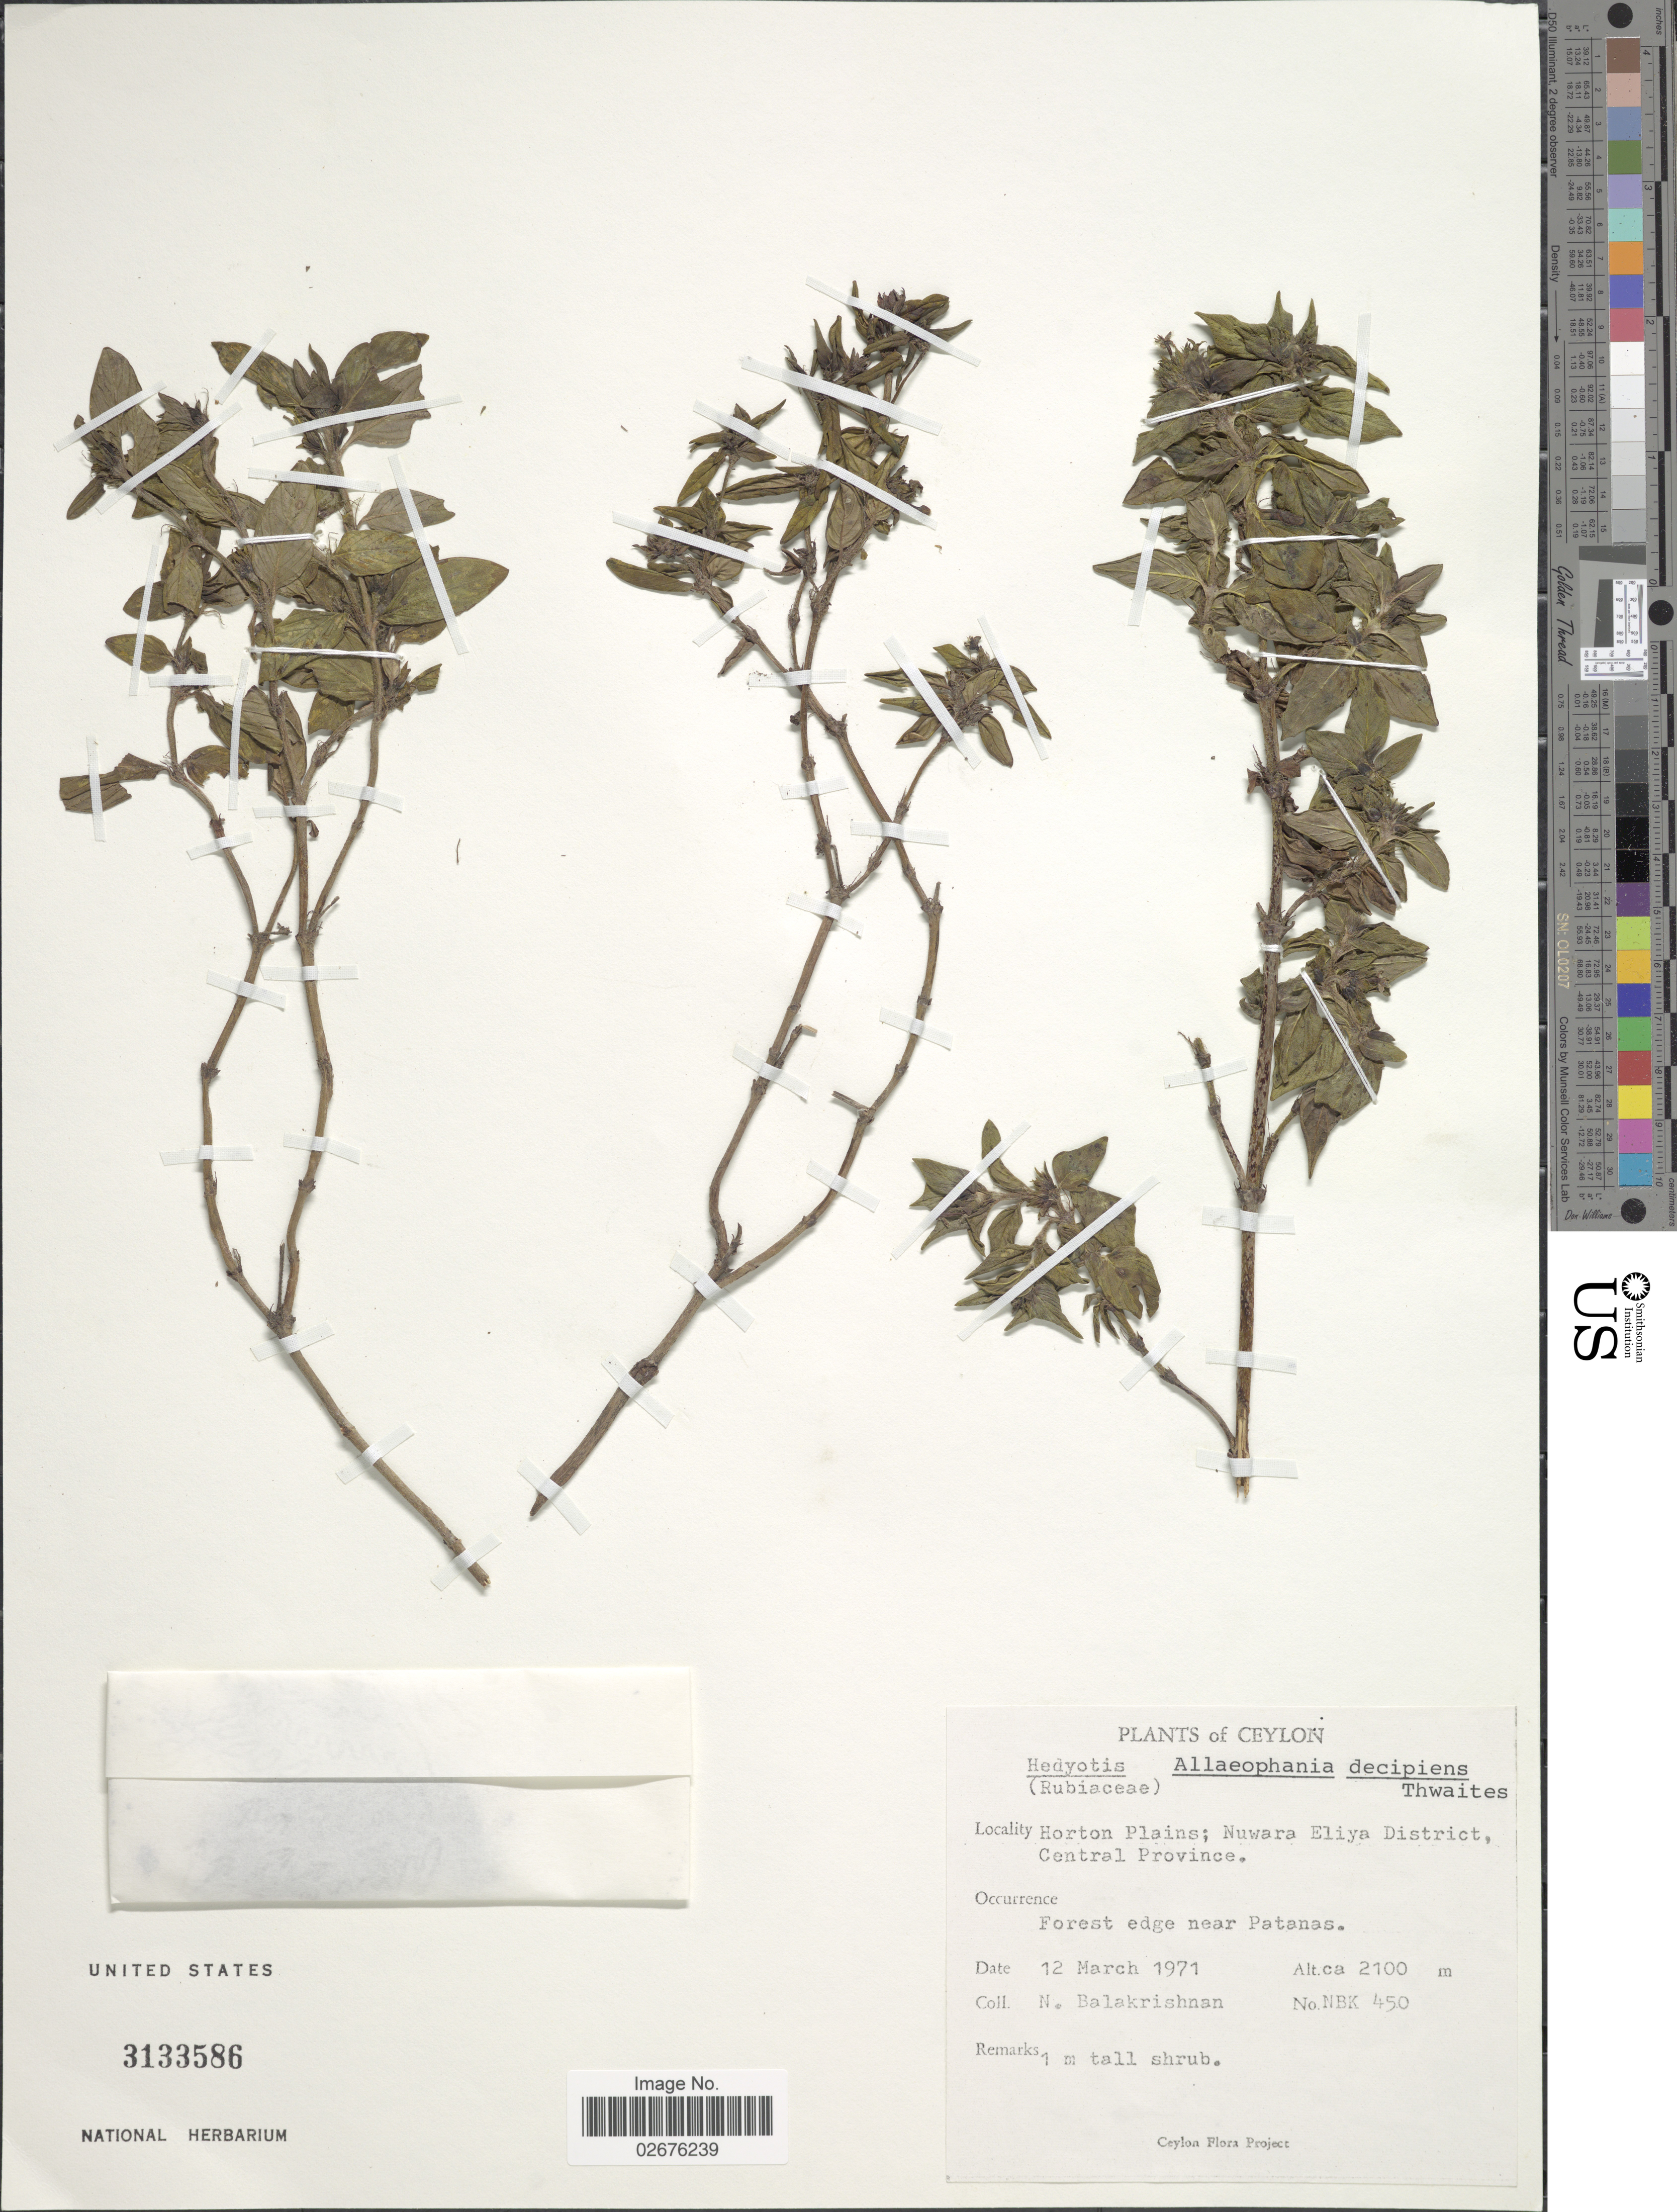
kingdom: Plantae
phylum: Tracheophyta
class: Magnoliopsida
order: Gentianales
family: Rubiaceae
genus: Allaeophania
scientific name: Allaeophania decipiens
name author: Thwaites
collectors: N. Balakrishnan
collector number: NBK450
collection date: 1971-03-12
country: Sri Lanka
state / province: Central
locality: Ceylon. Horton Plains; Nuwara Eliya District, Central Province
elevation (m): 2100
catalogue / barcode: US 3133586